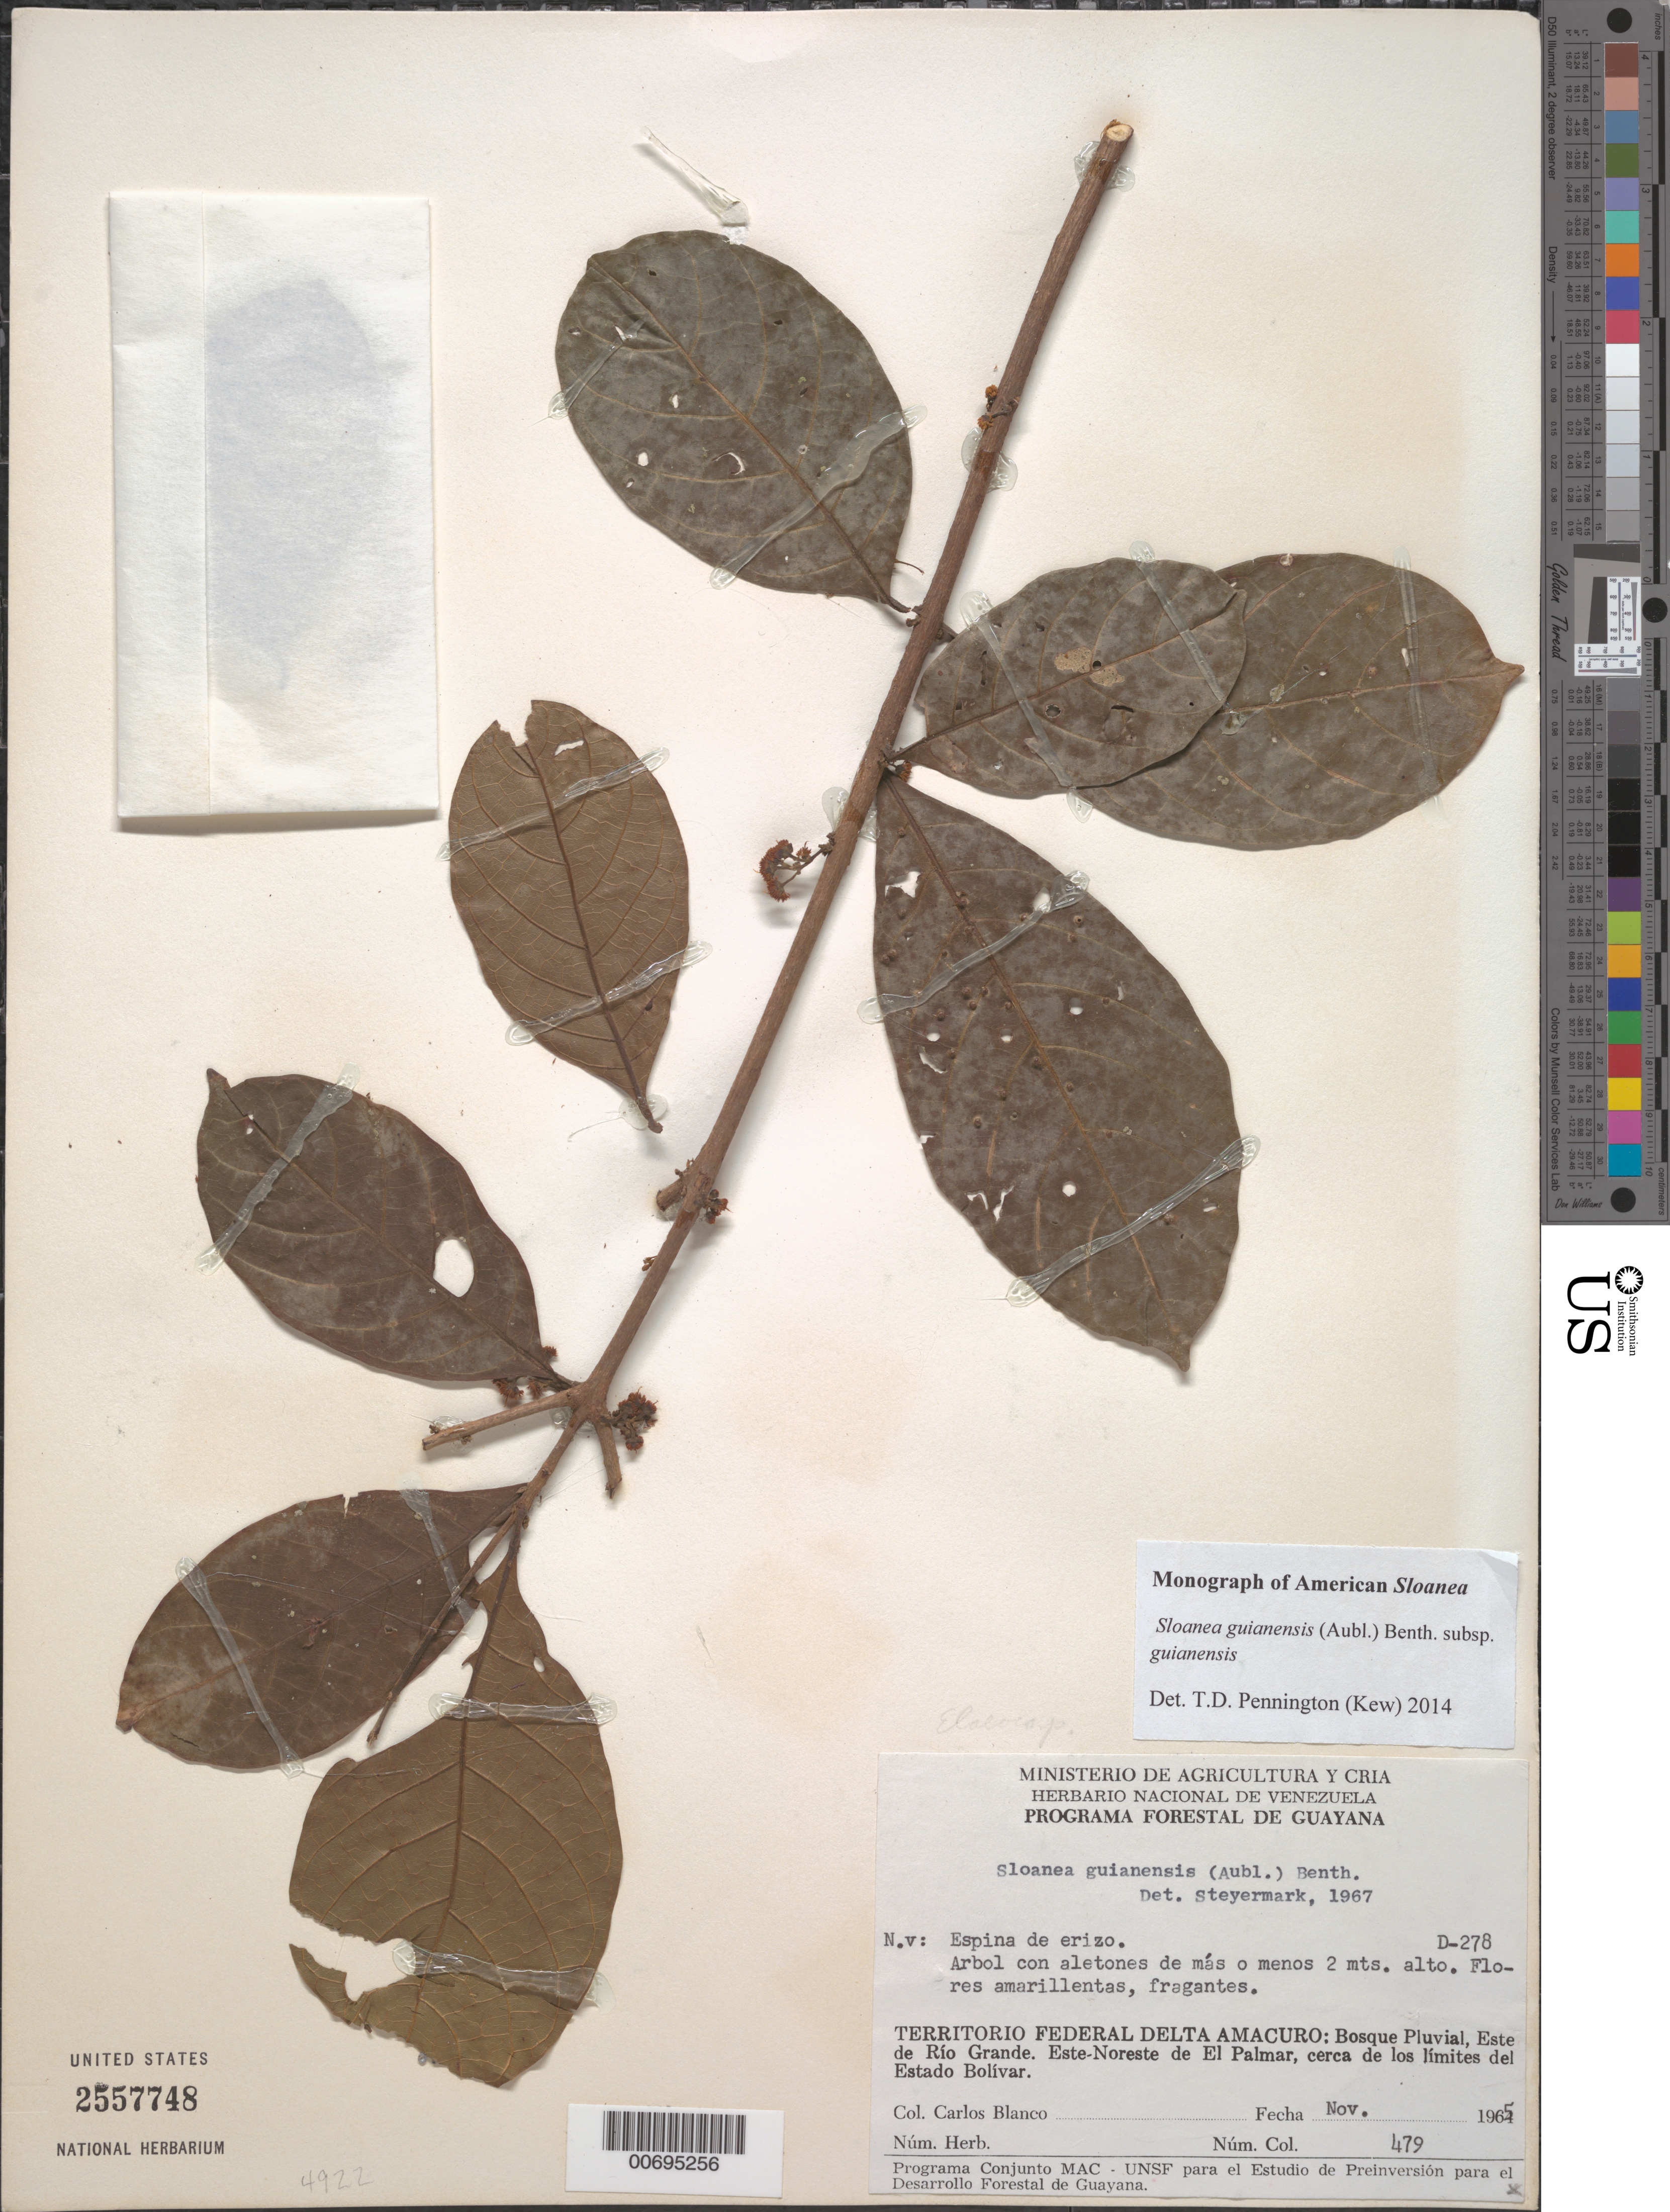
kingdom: Plantae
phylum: Tracheophyta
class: Magnoliopsida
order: Oxalidales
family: Elaeocarpaceae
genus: Sloanea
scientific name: Sloanea guianensis subsp. guianensis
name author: (Aubl.) Benth.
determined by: Pennington, T. D., (K)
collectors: C. A. Blanco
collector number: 479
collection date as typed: Nov-65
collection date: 1965-11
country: Venezuela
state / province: Delta Amacuro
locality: Río Grande, Este de; Este-Noreste de El Palmar, cerca de los limites del Estado Bolívar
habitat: Rainforest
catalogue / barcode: US 2557748